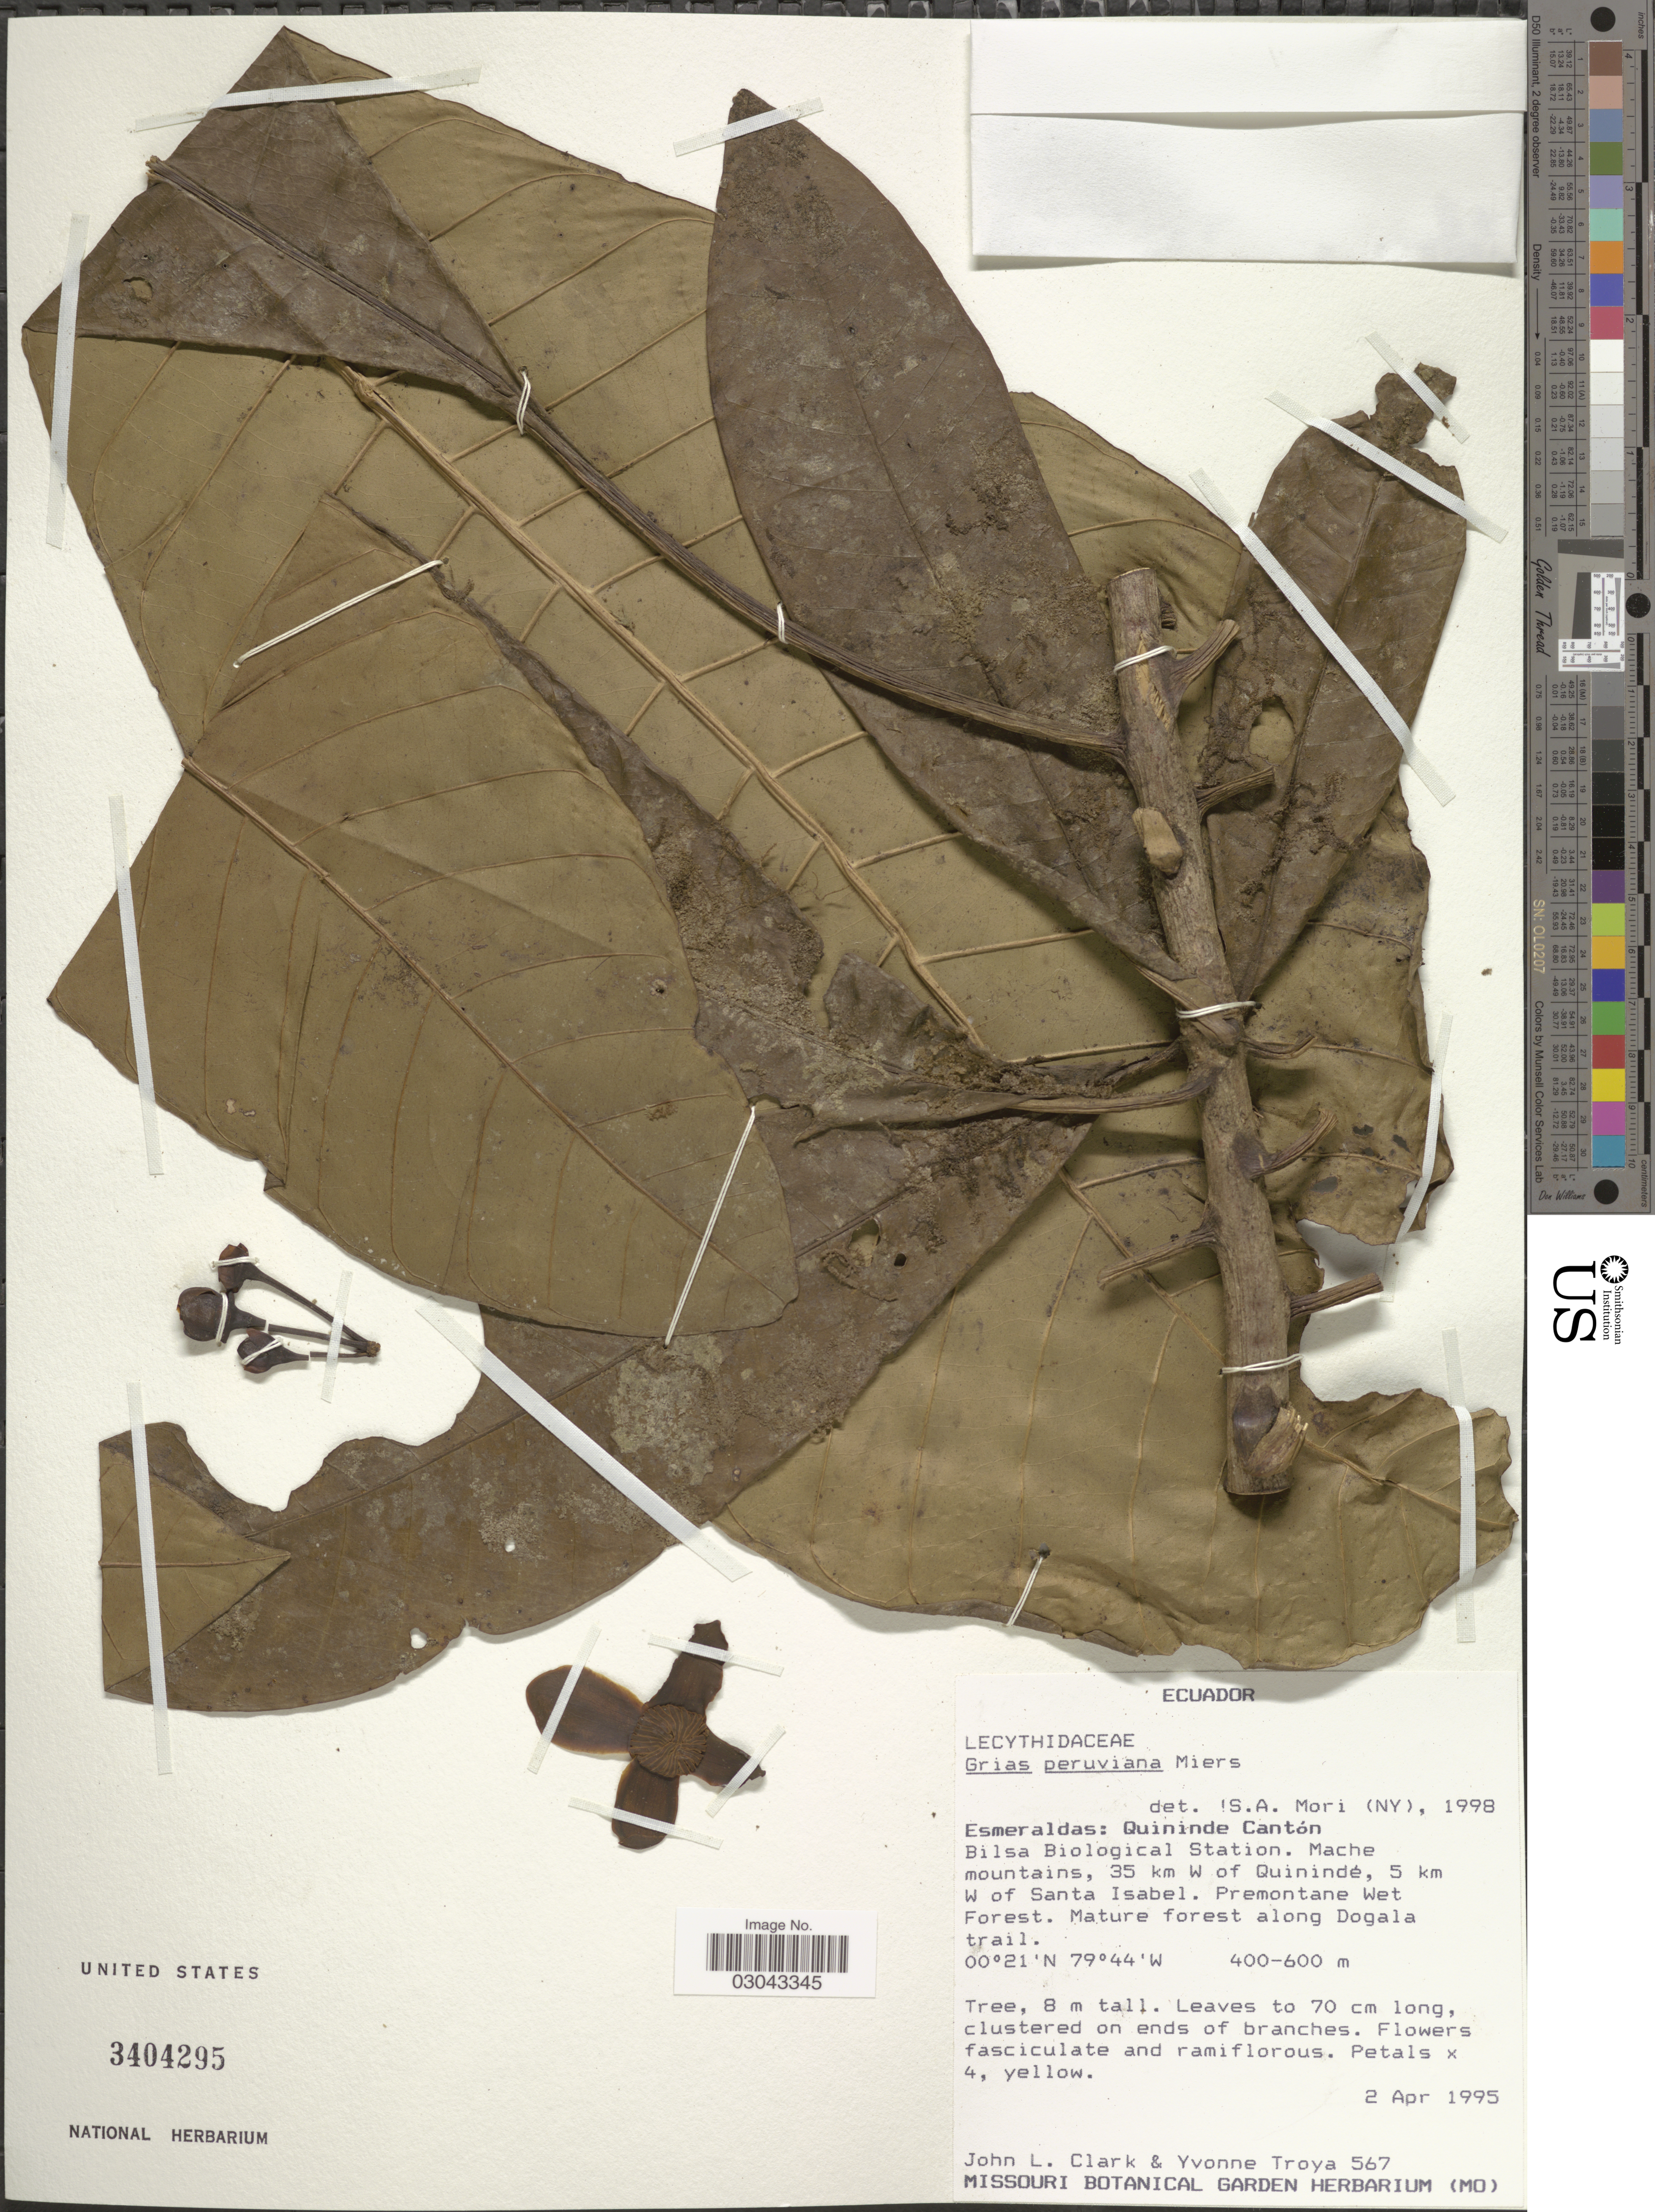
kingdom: Plantae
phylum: Tracheophyta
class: Magnoliopsida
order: Ericales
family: Lecythidaceae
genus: Grias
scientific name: Grias peruviana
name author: Miers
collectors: J. L. Clark & Y. Troya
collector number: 567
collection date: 1995-04-02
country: Ecuador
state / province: Esmeraldas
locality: Quininde Cantón, Bilsa Biological Station, Mache Mountains, 35 km W of Quinindé, 5 km W of Santa Isabel. Along Dogala trail.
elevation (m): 400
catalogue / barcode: US 3404295